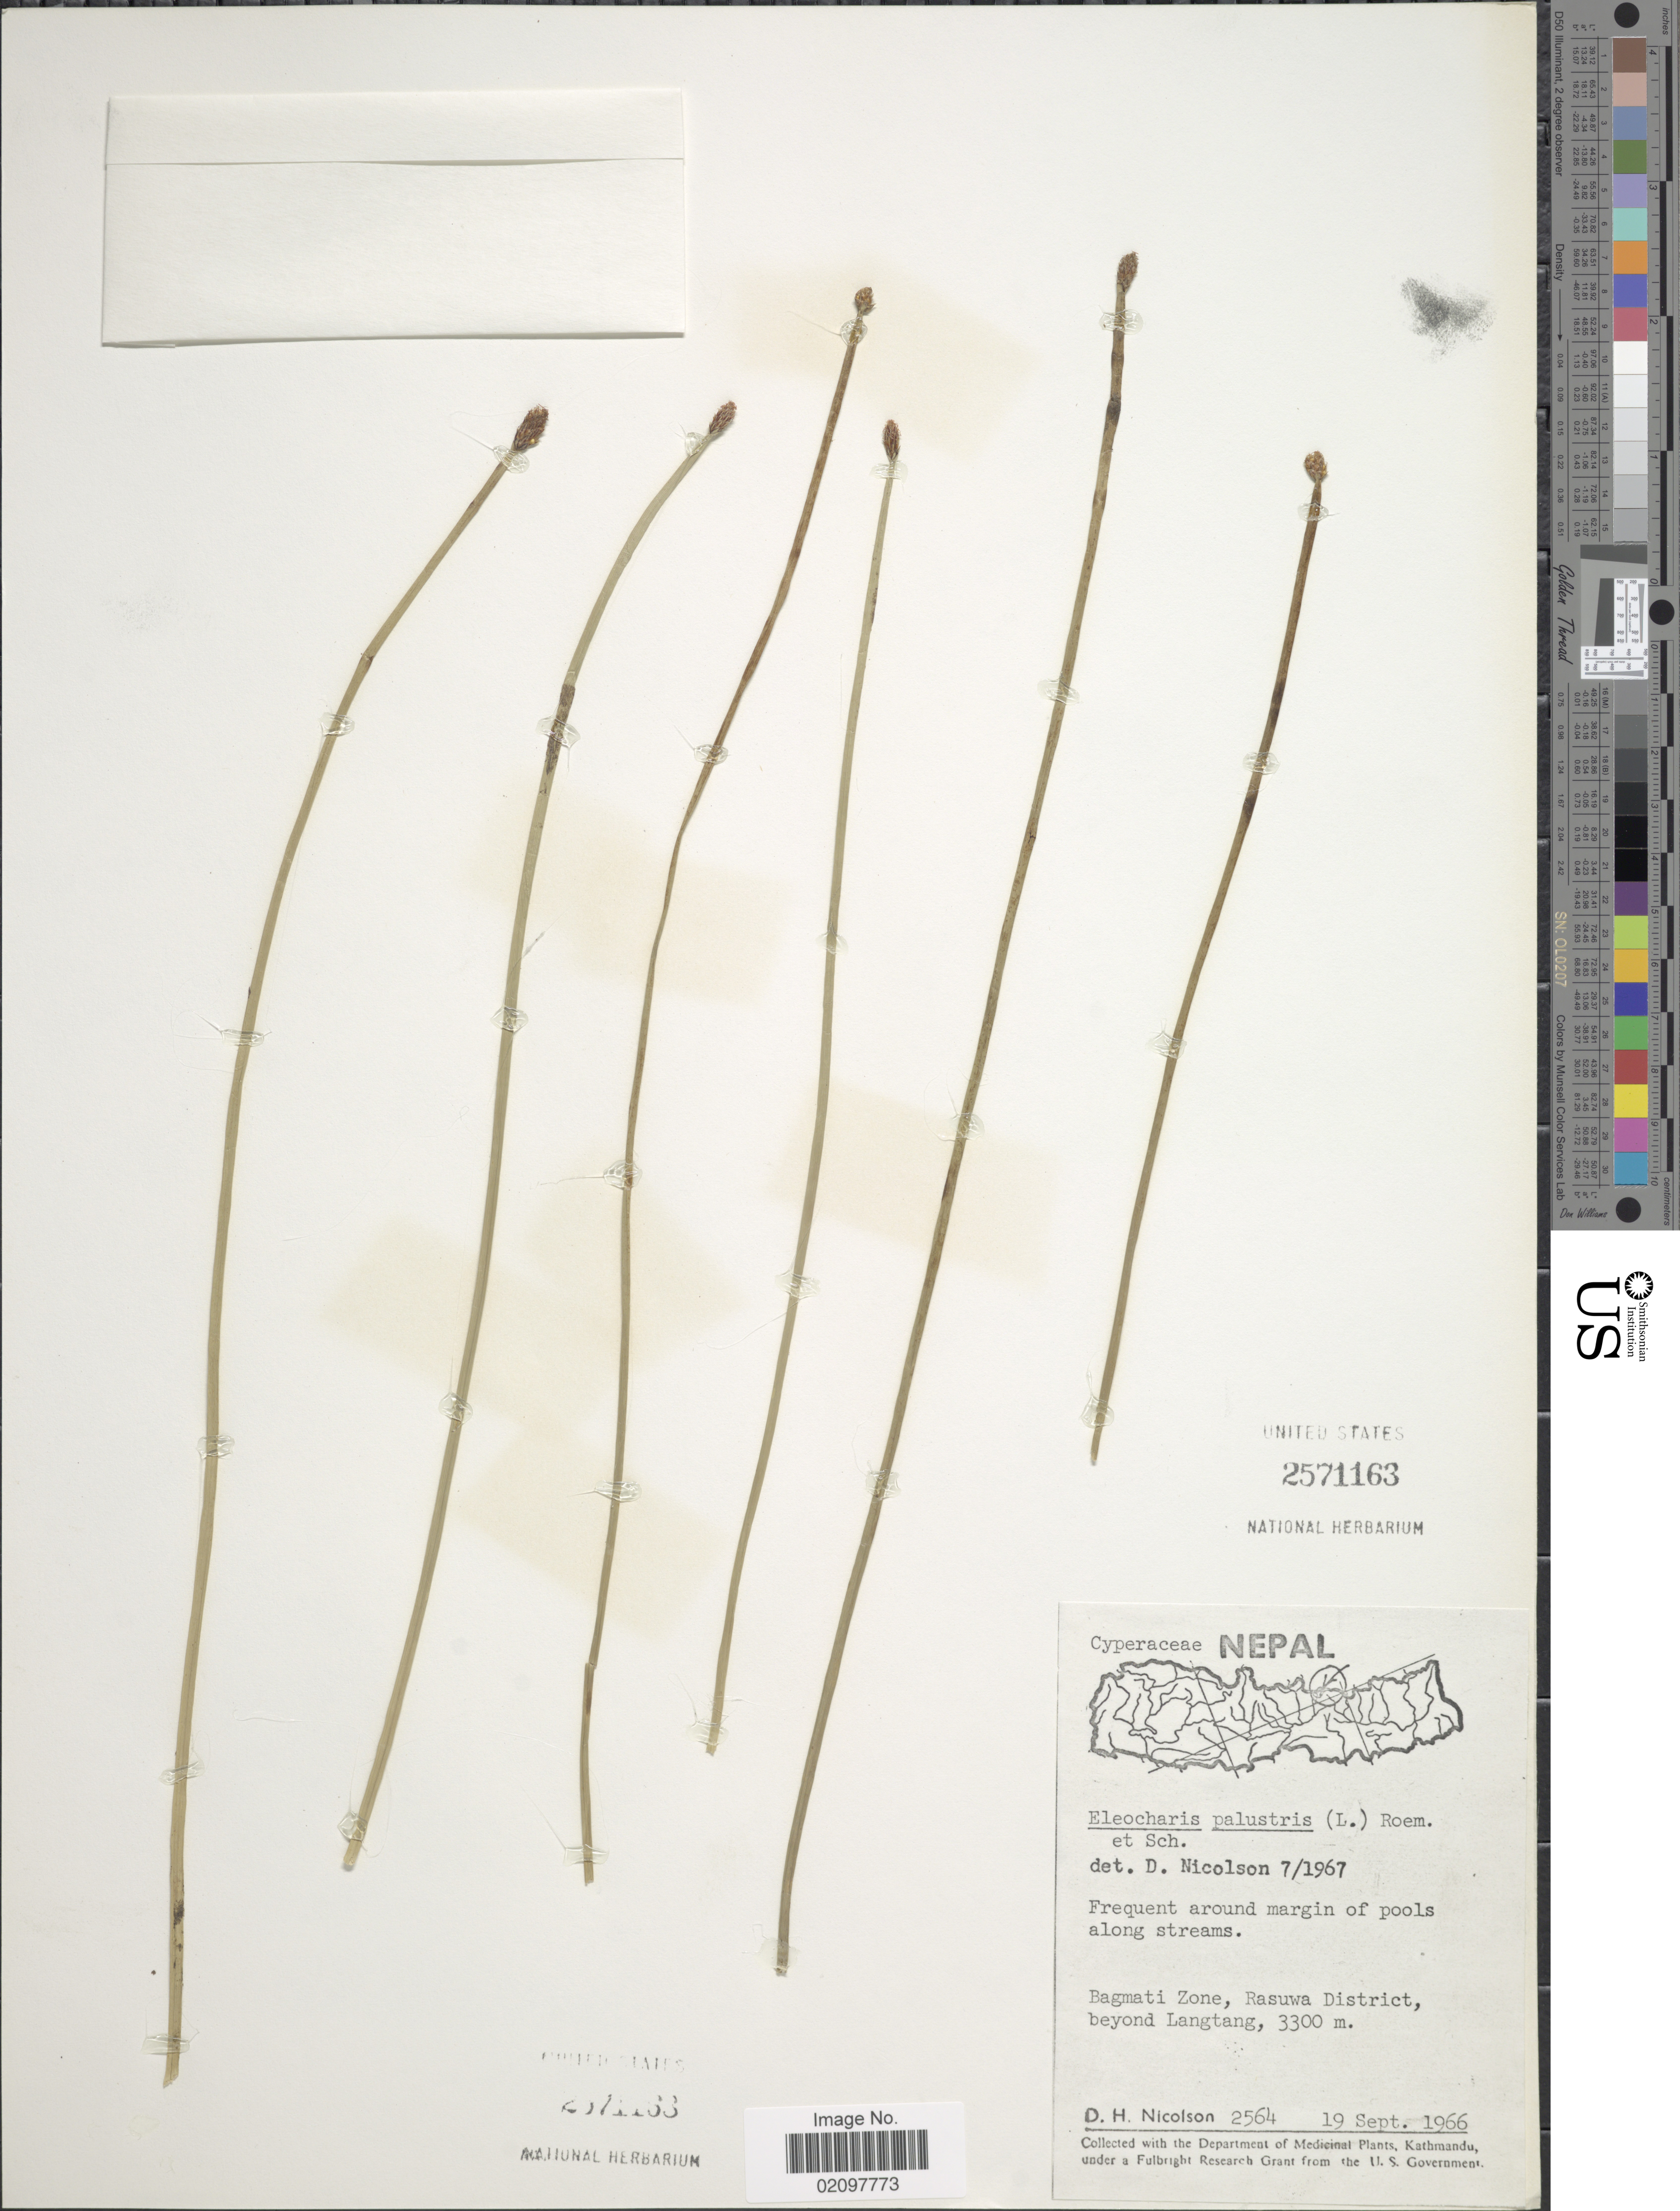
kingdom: Plantae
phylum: Tracheophyta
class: Liliopsida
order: Poales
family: Cyperaceae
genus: Eleocharis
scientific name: Eleocharis palustris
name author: (L.) Roem. & Schult.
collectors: D. H. Nicolson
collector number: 2564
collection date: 1966-09-19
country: Nepal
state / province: Bagmati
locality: Bagmati Zone, Rasuwa District, beyond Langtang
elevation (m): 3300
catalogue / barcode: US 2571163